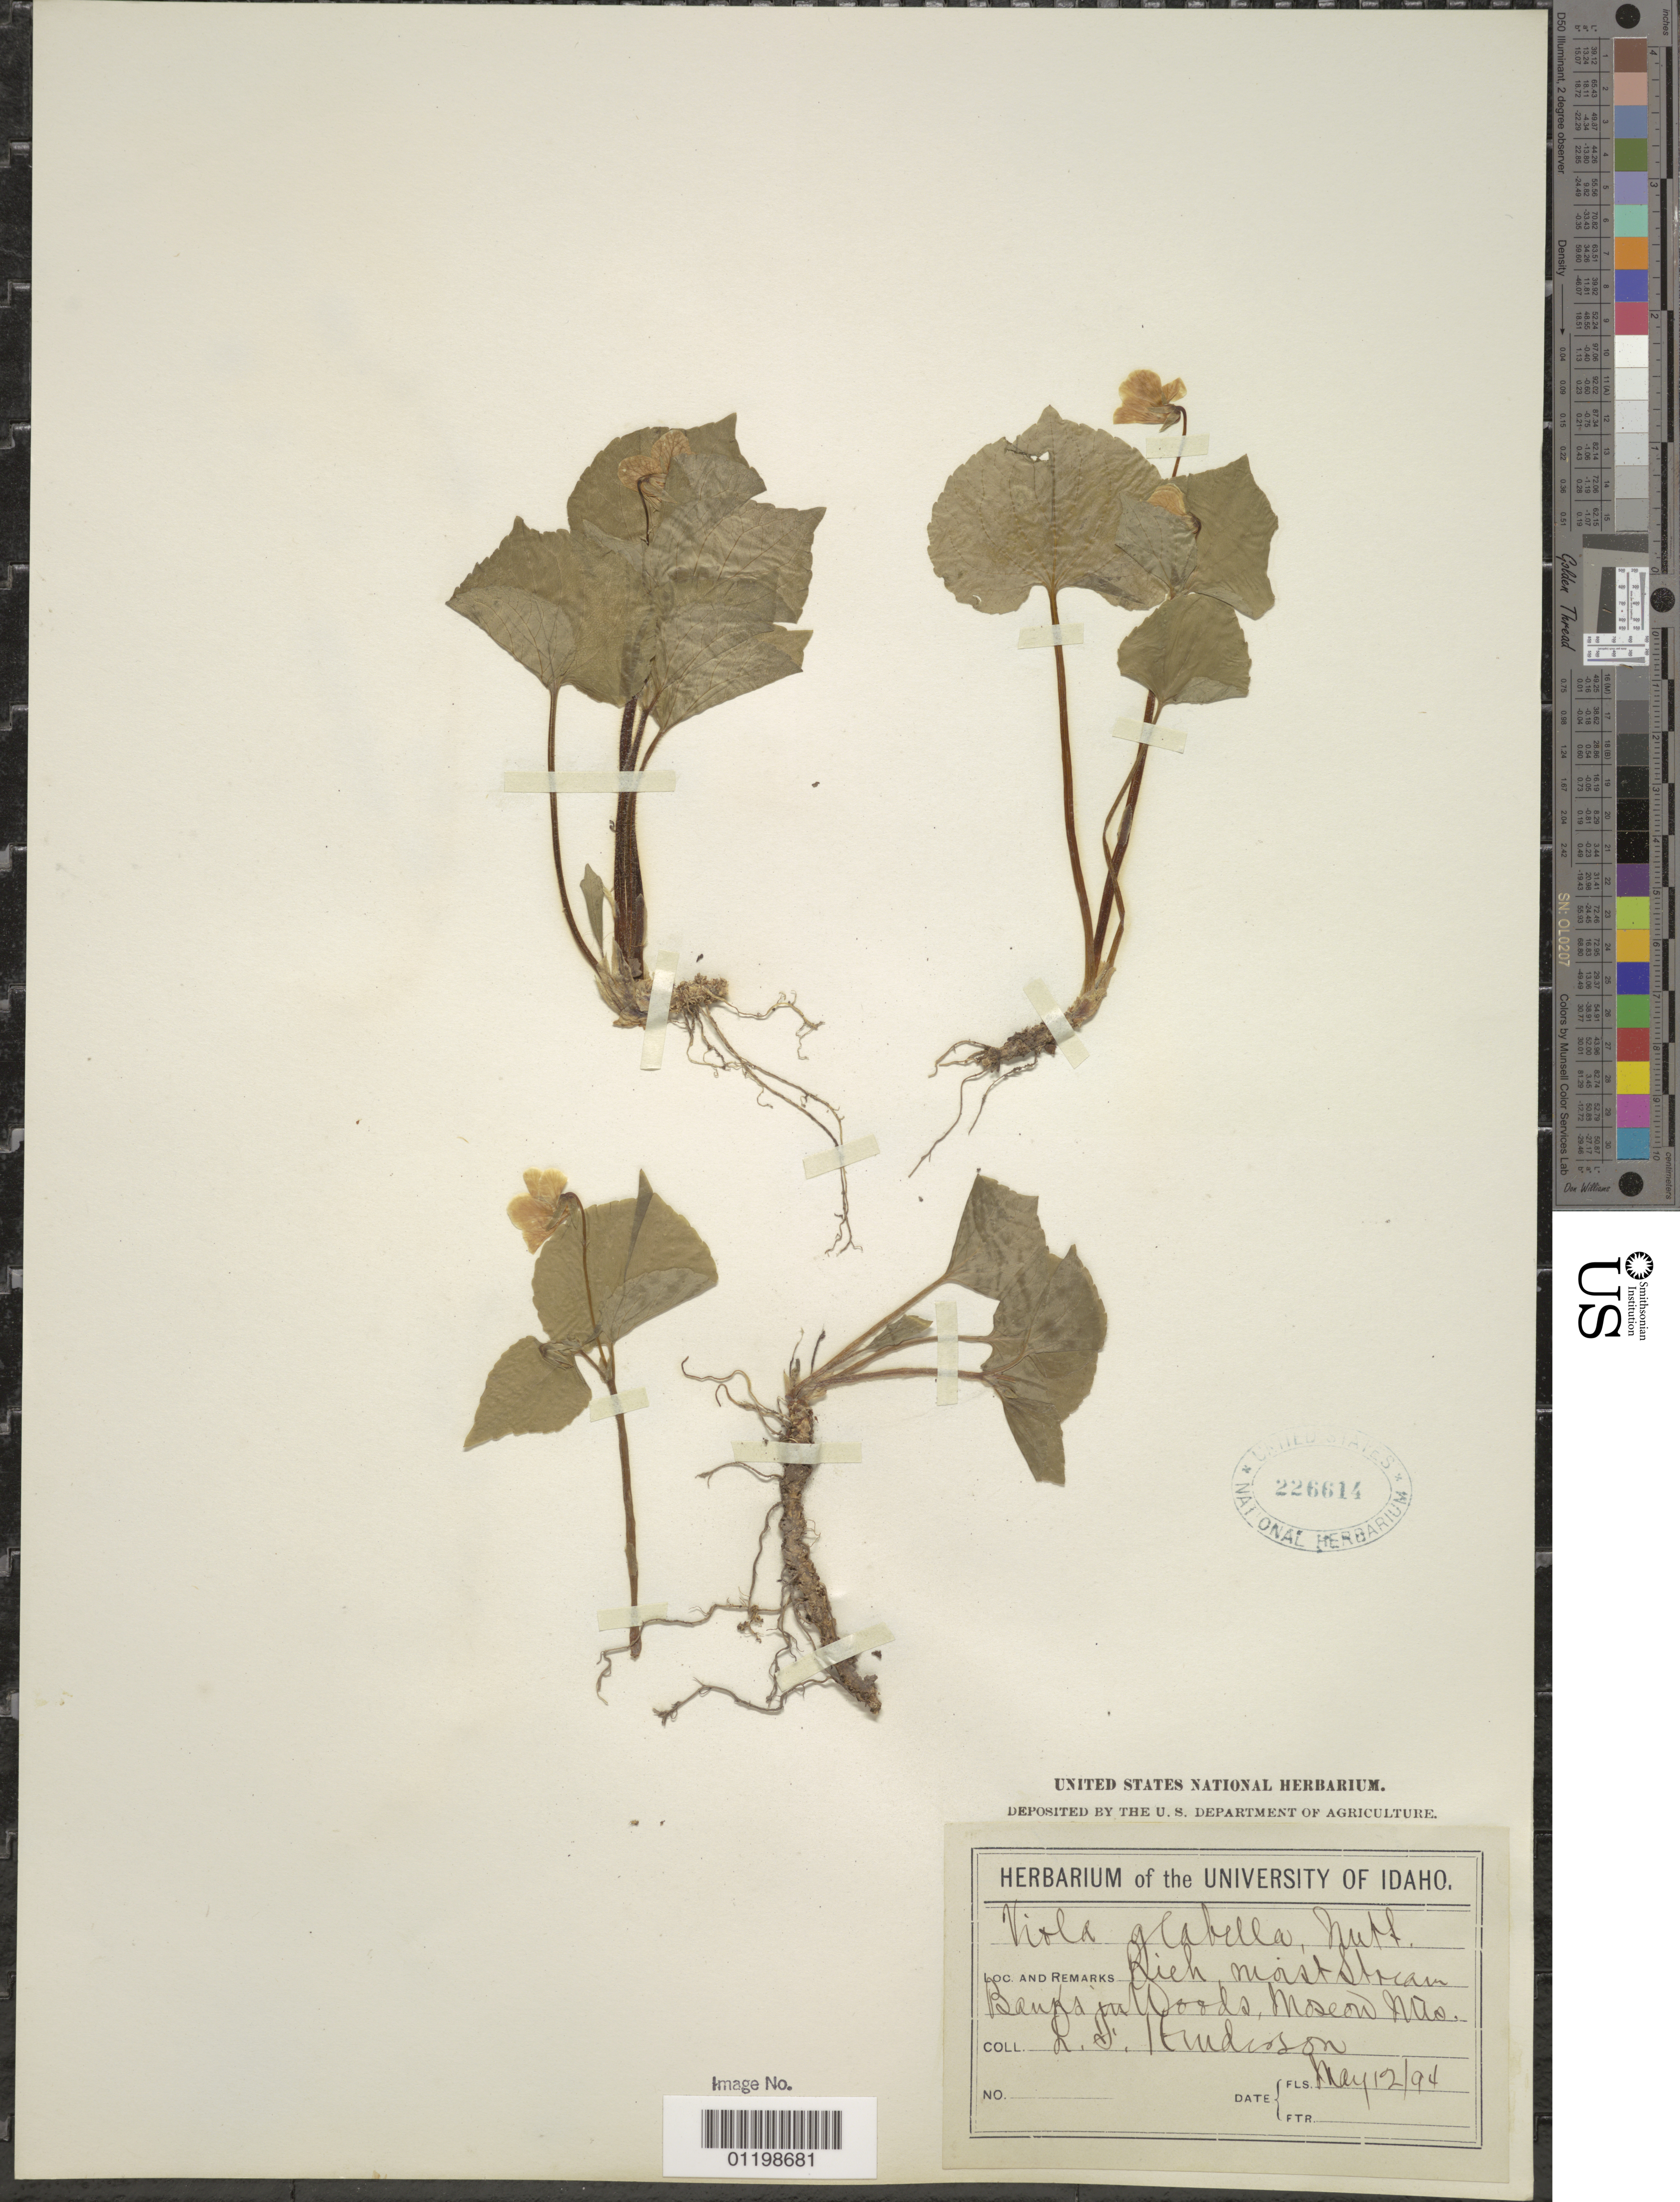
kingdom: Plantae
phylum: Tracheophyta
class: Magnoliopsida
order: Malpighiales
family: Violaceae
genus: Viola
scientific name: Viola glabella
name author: Nutt.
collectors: L. F. Henderson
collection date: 1894-05-12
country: United States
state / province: Idaho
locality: Moscow Mts.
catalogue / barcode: US 226614